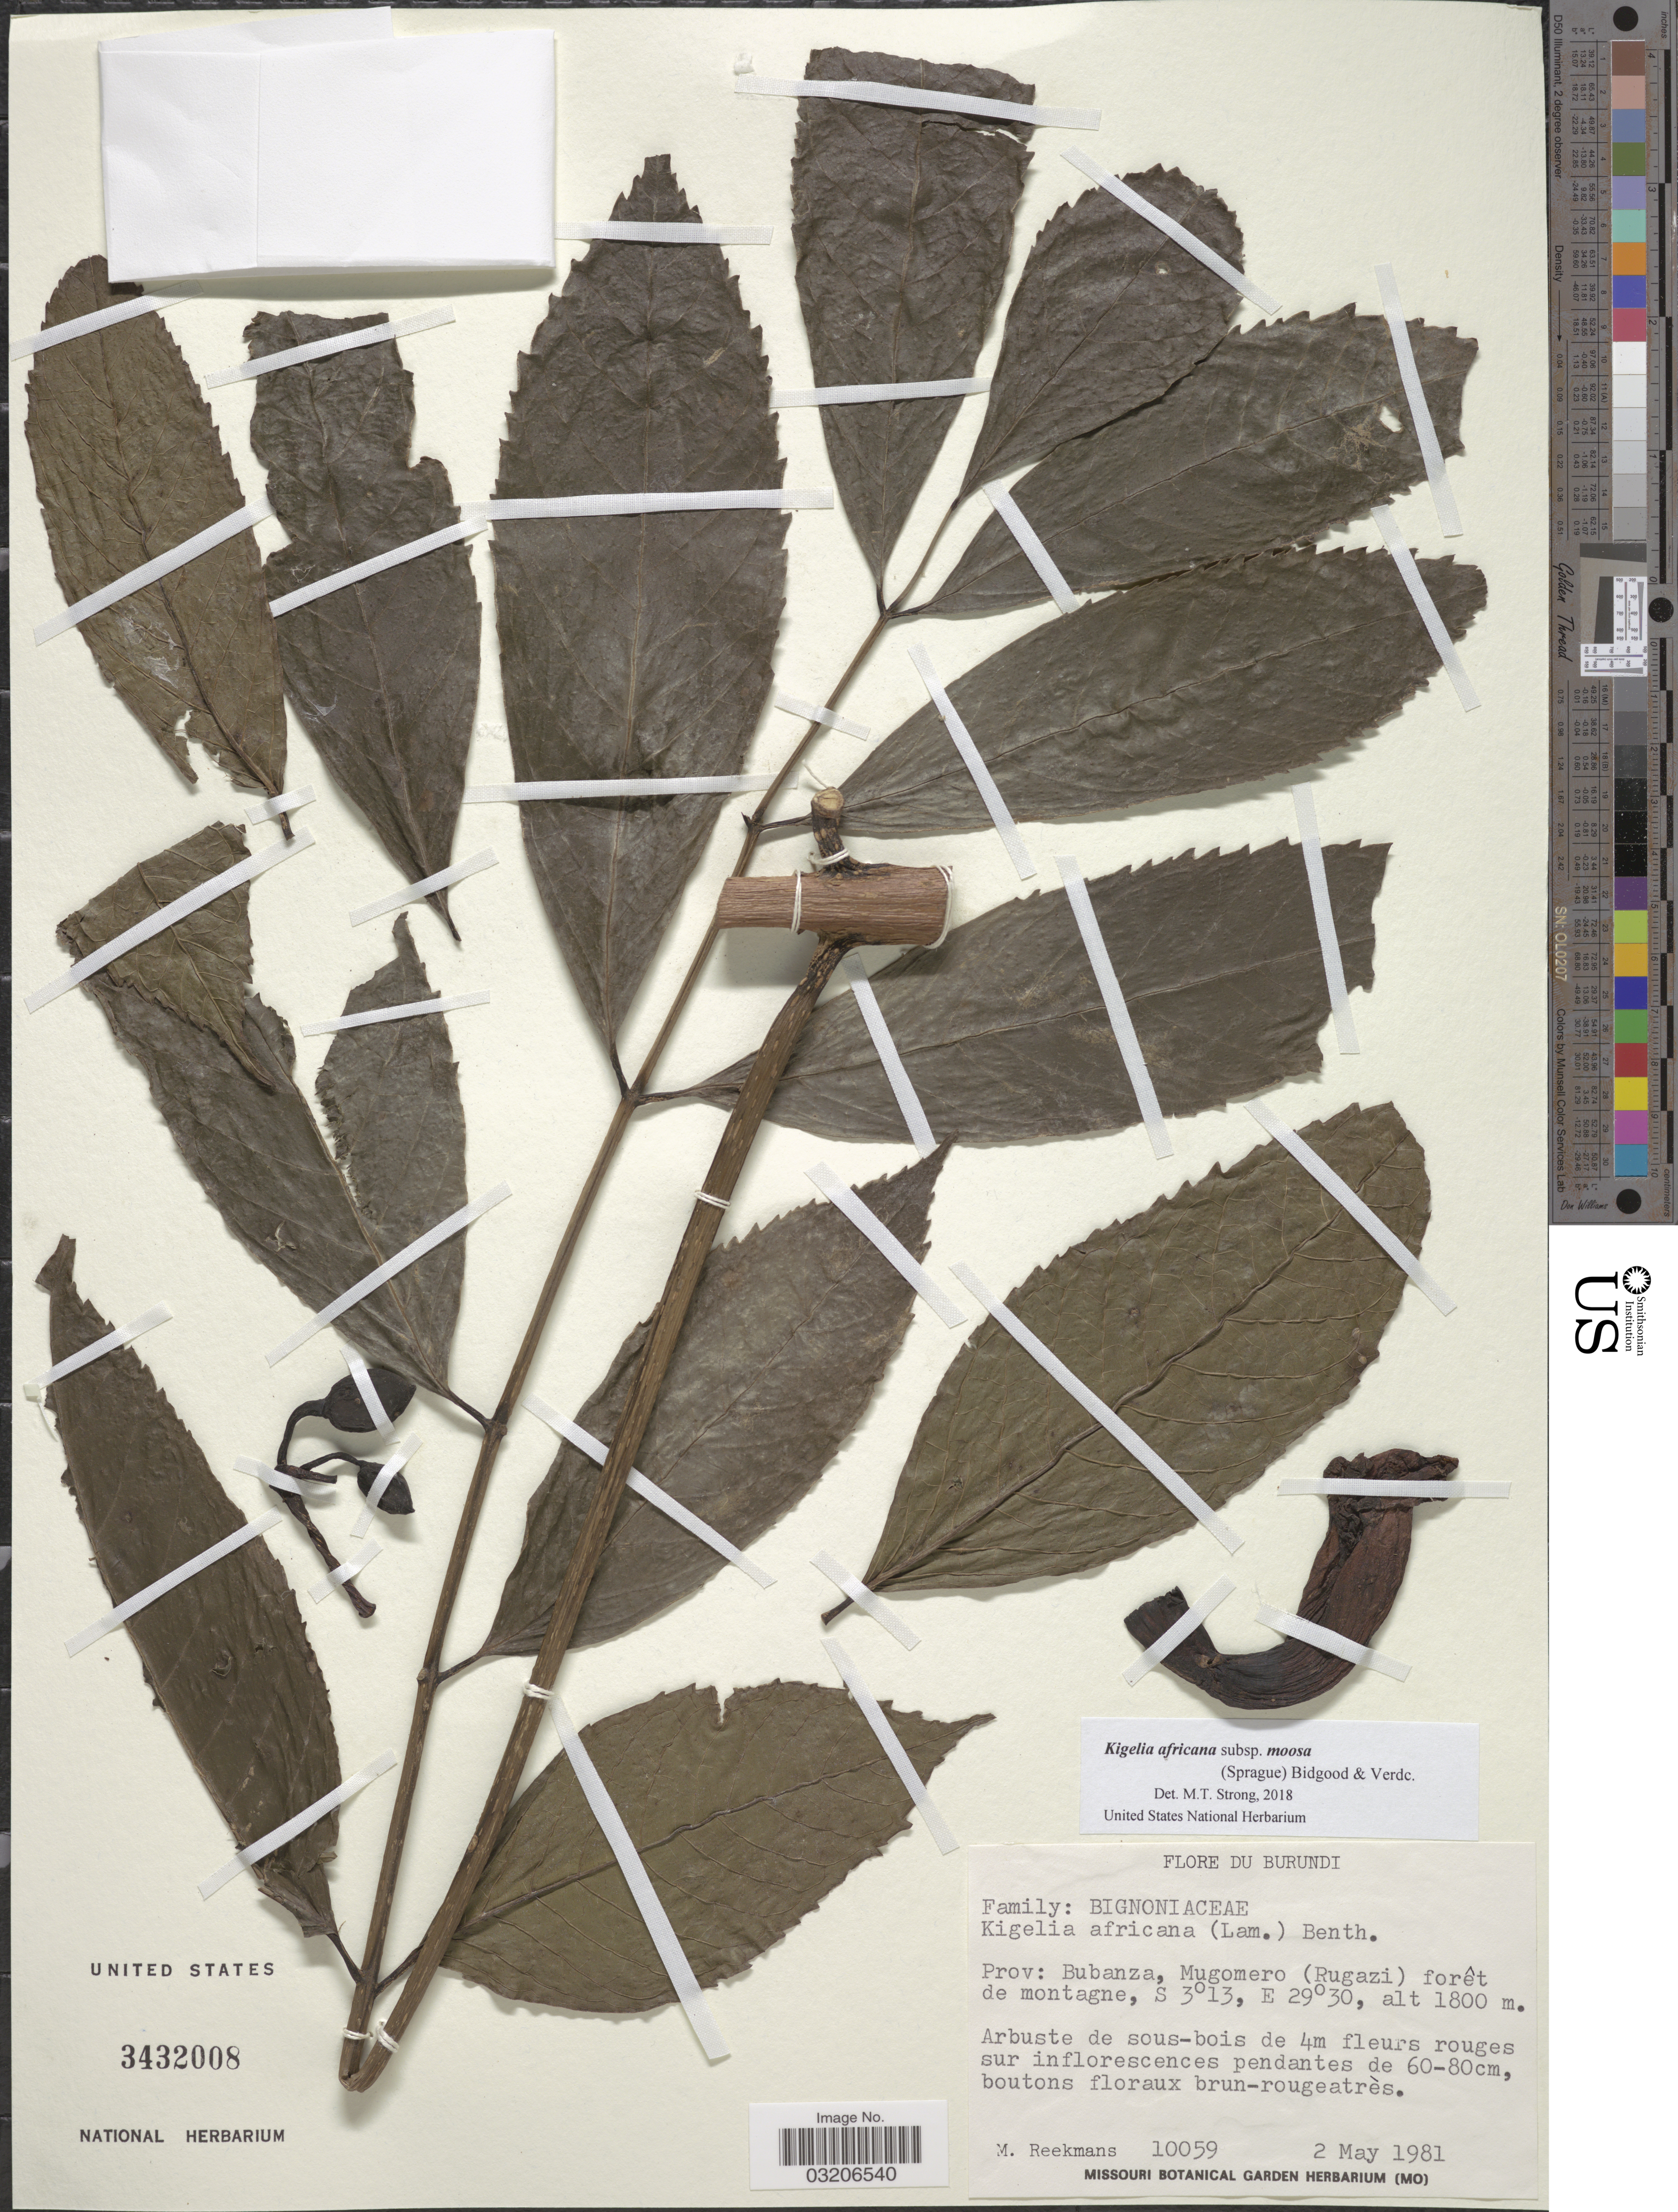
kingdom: Plantae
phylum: Tracheophyta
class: Magnoliopsida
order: Lamiales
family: Bignoniaceae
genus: Kigelia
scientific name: Kigelia africana subsp. moosa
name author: (Sprague) Bidgood & Verdc.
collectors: M. Reekmans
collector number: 10059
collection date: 1981-05-02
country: Burundi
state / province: Bubanza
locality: Mugomero (Rugazi) forêt de montagne.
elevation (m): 1800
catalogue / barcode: US 3432008